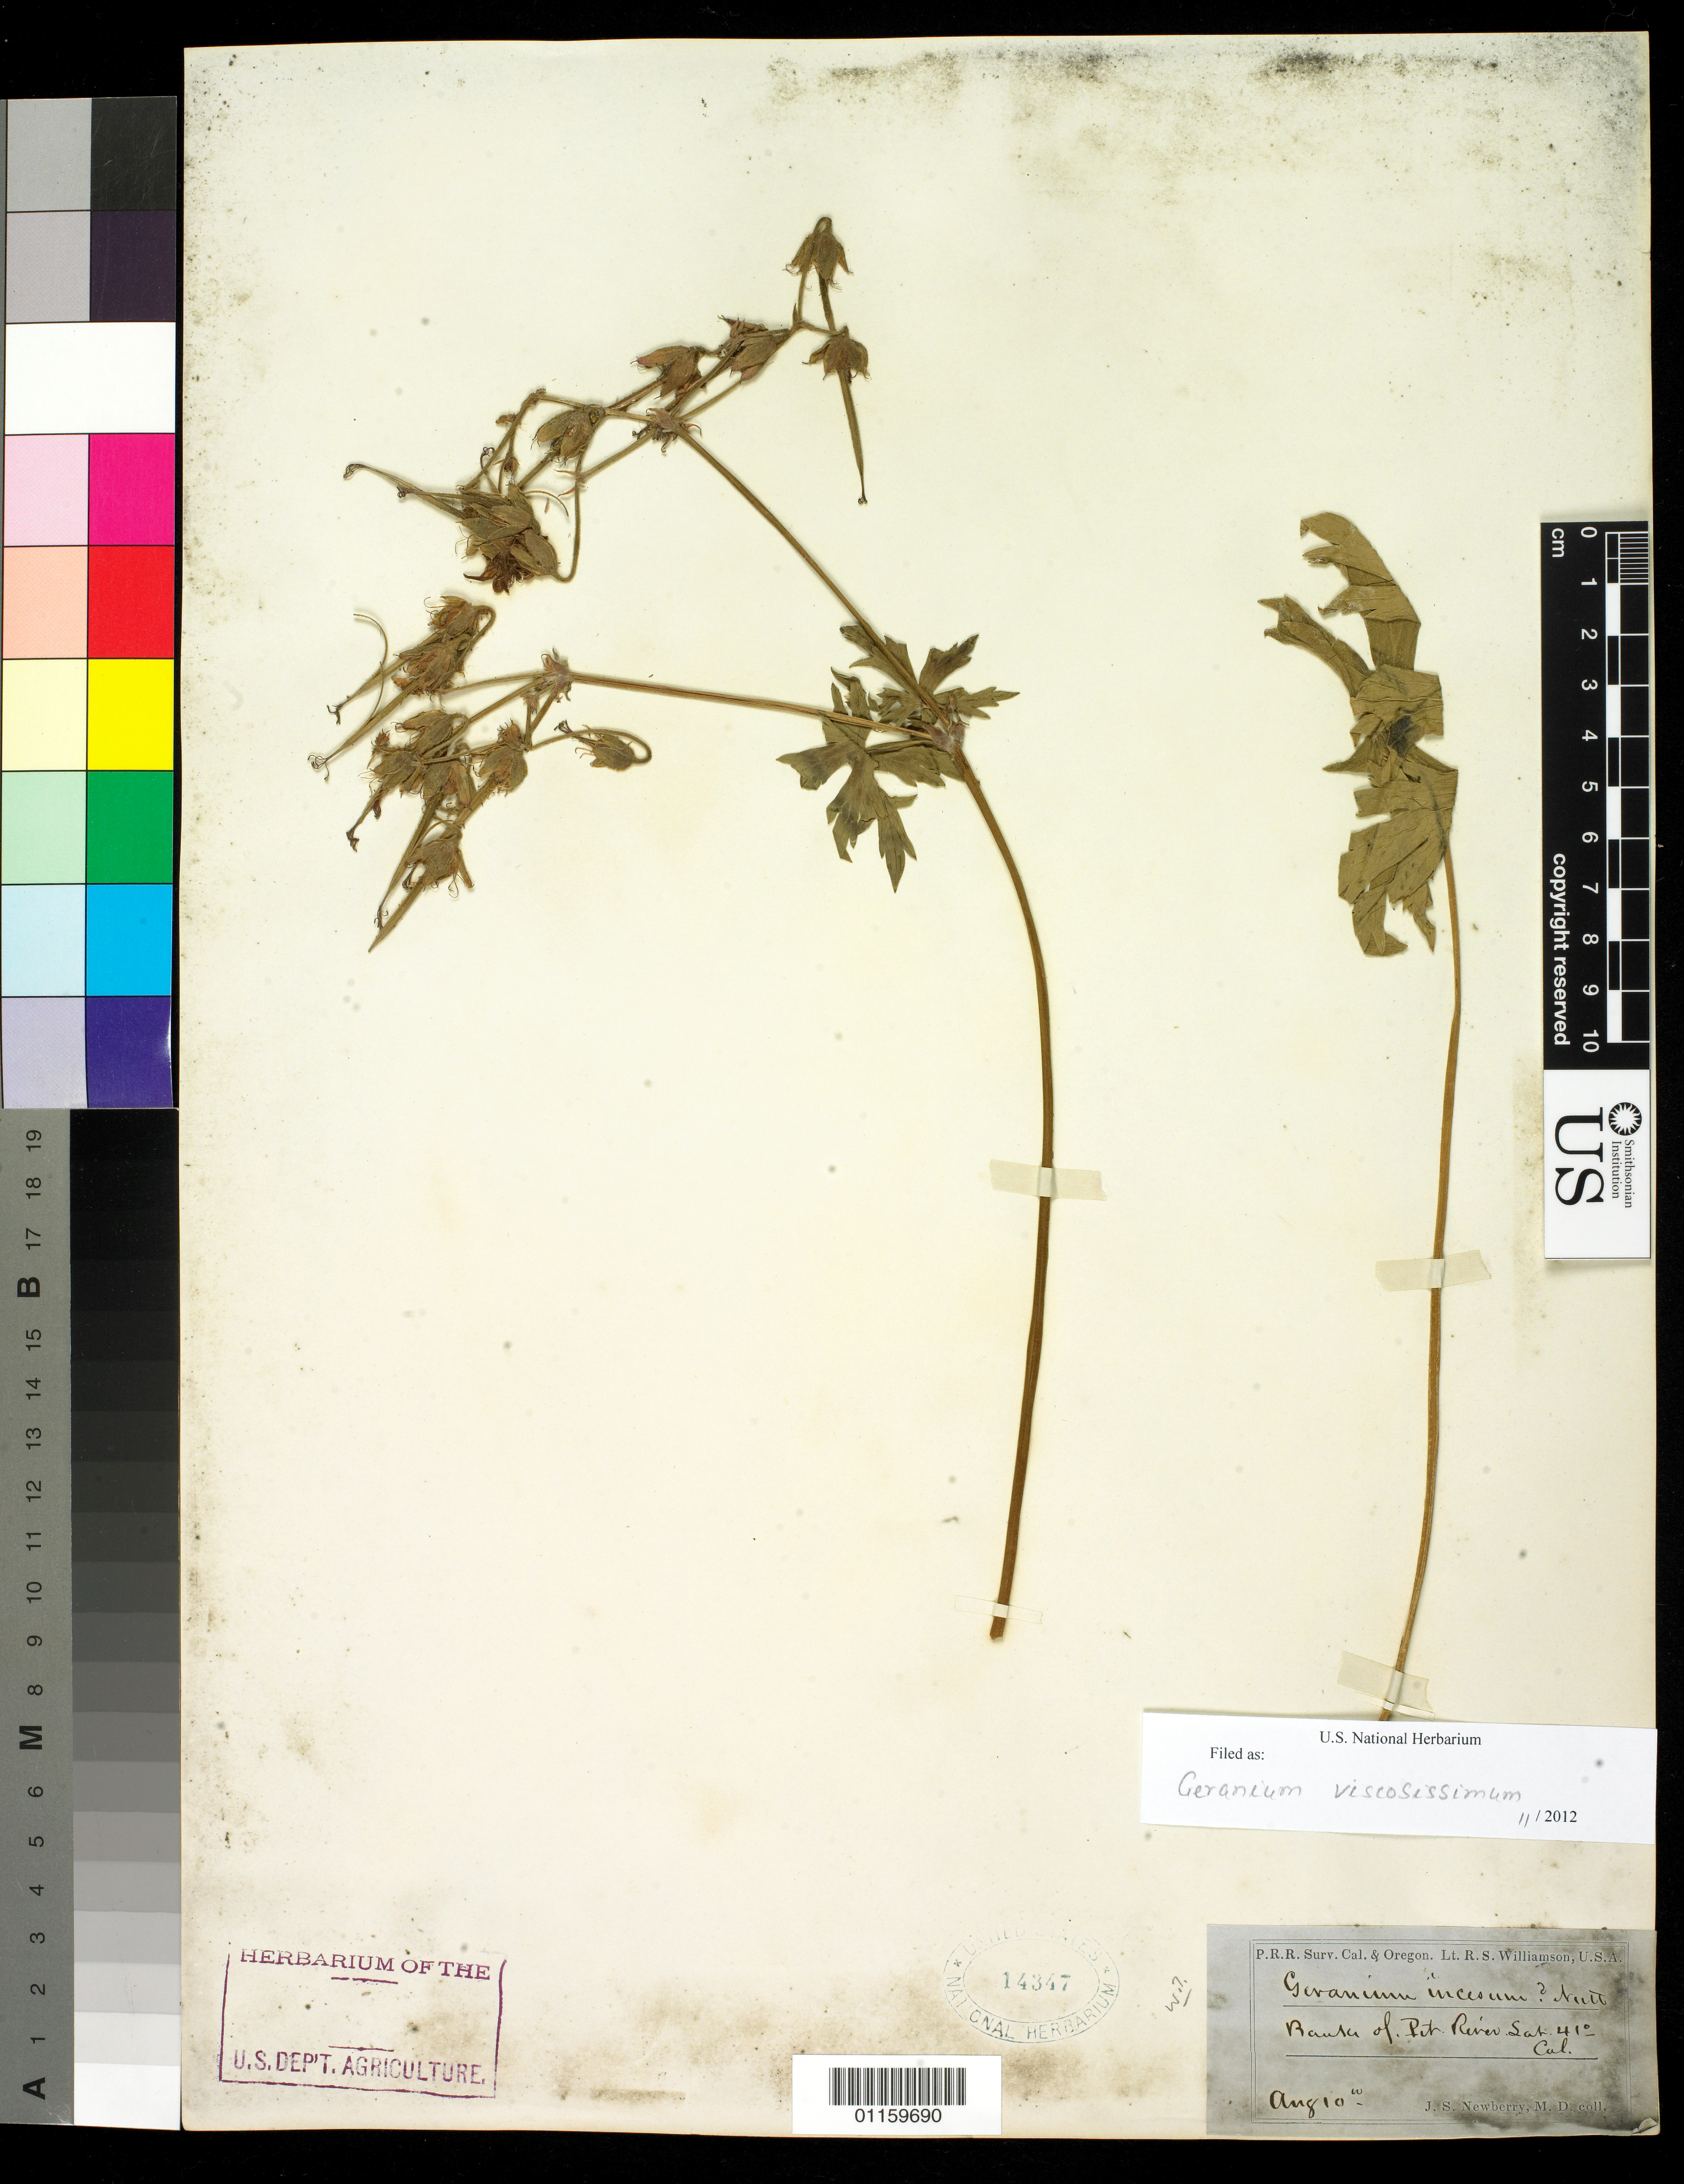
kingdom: Plantae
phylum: Tracheophyta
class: Magnoliopsida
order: Geraniales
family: Geraniaceae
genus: Geranium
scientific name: Geranium viscosissimum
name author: Fisch. & C.A. Mey.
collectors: J. S. Newberry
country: United States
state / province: California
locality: Banks of Pit River.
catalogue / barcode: US 14347